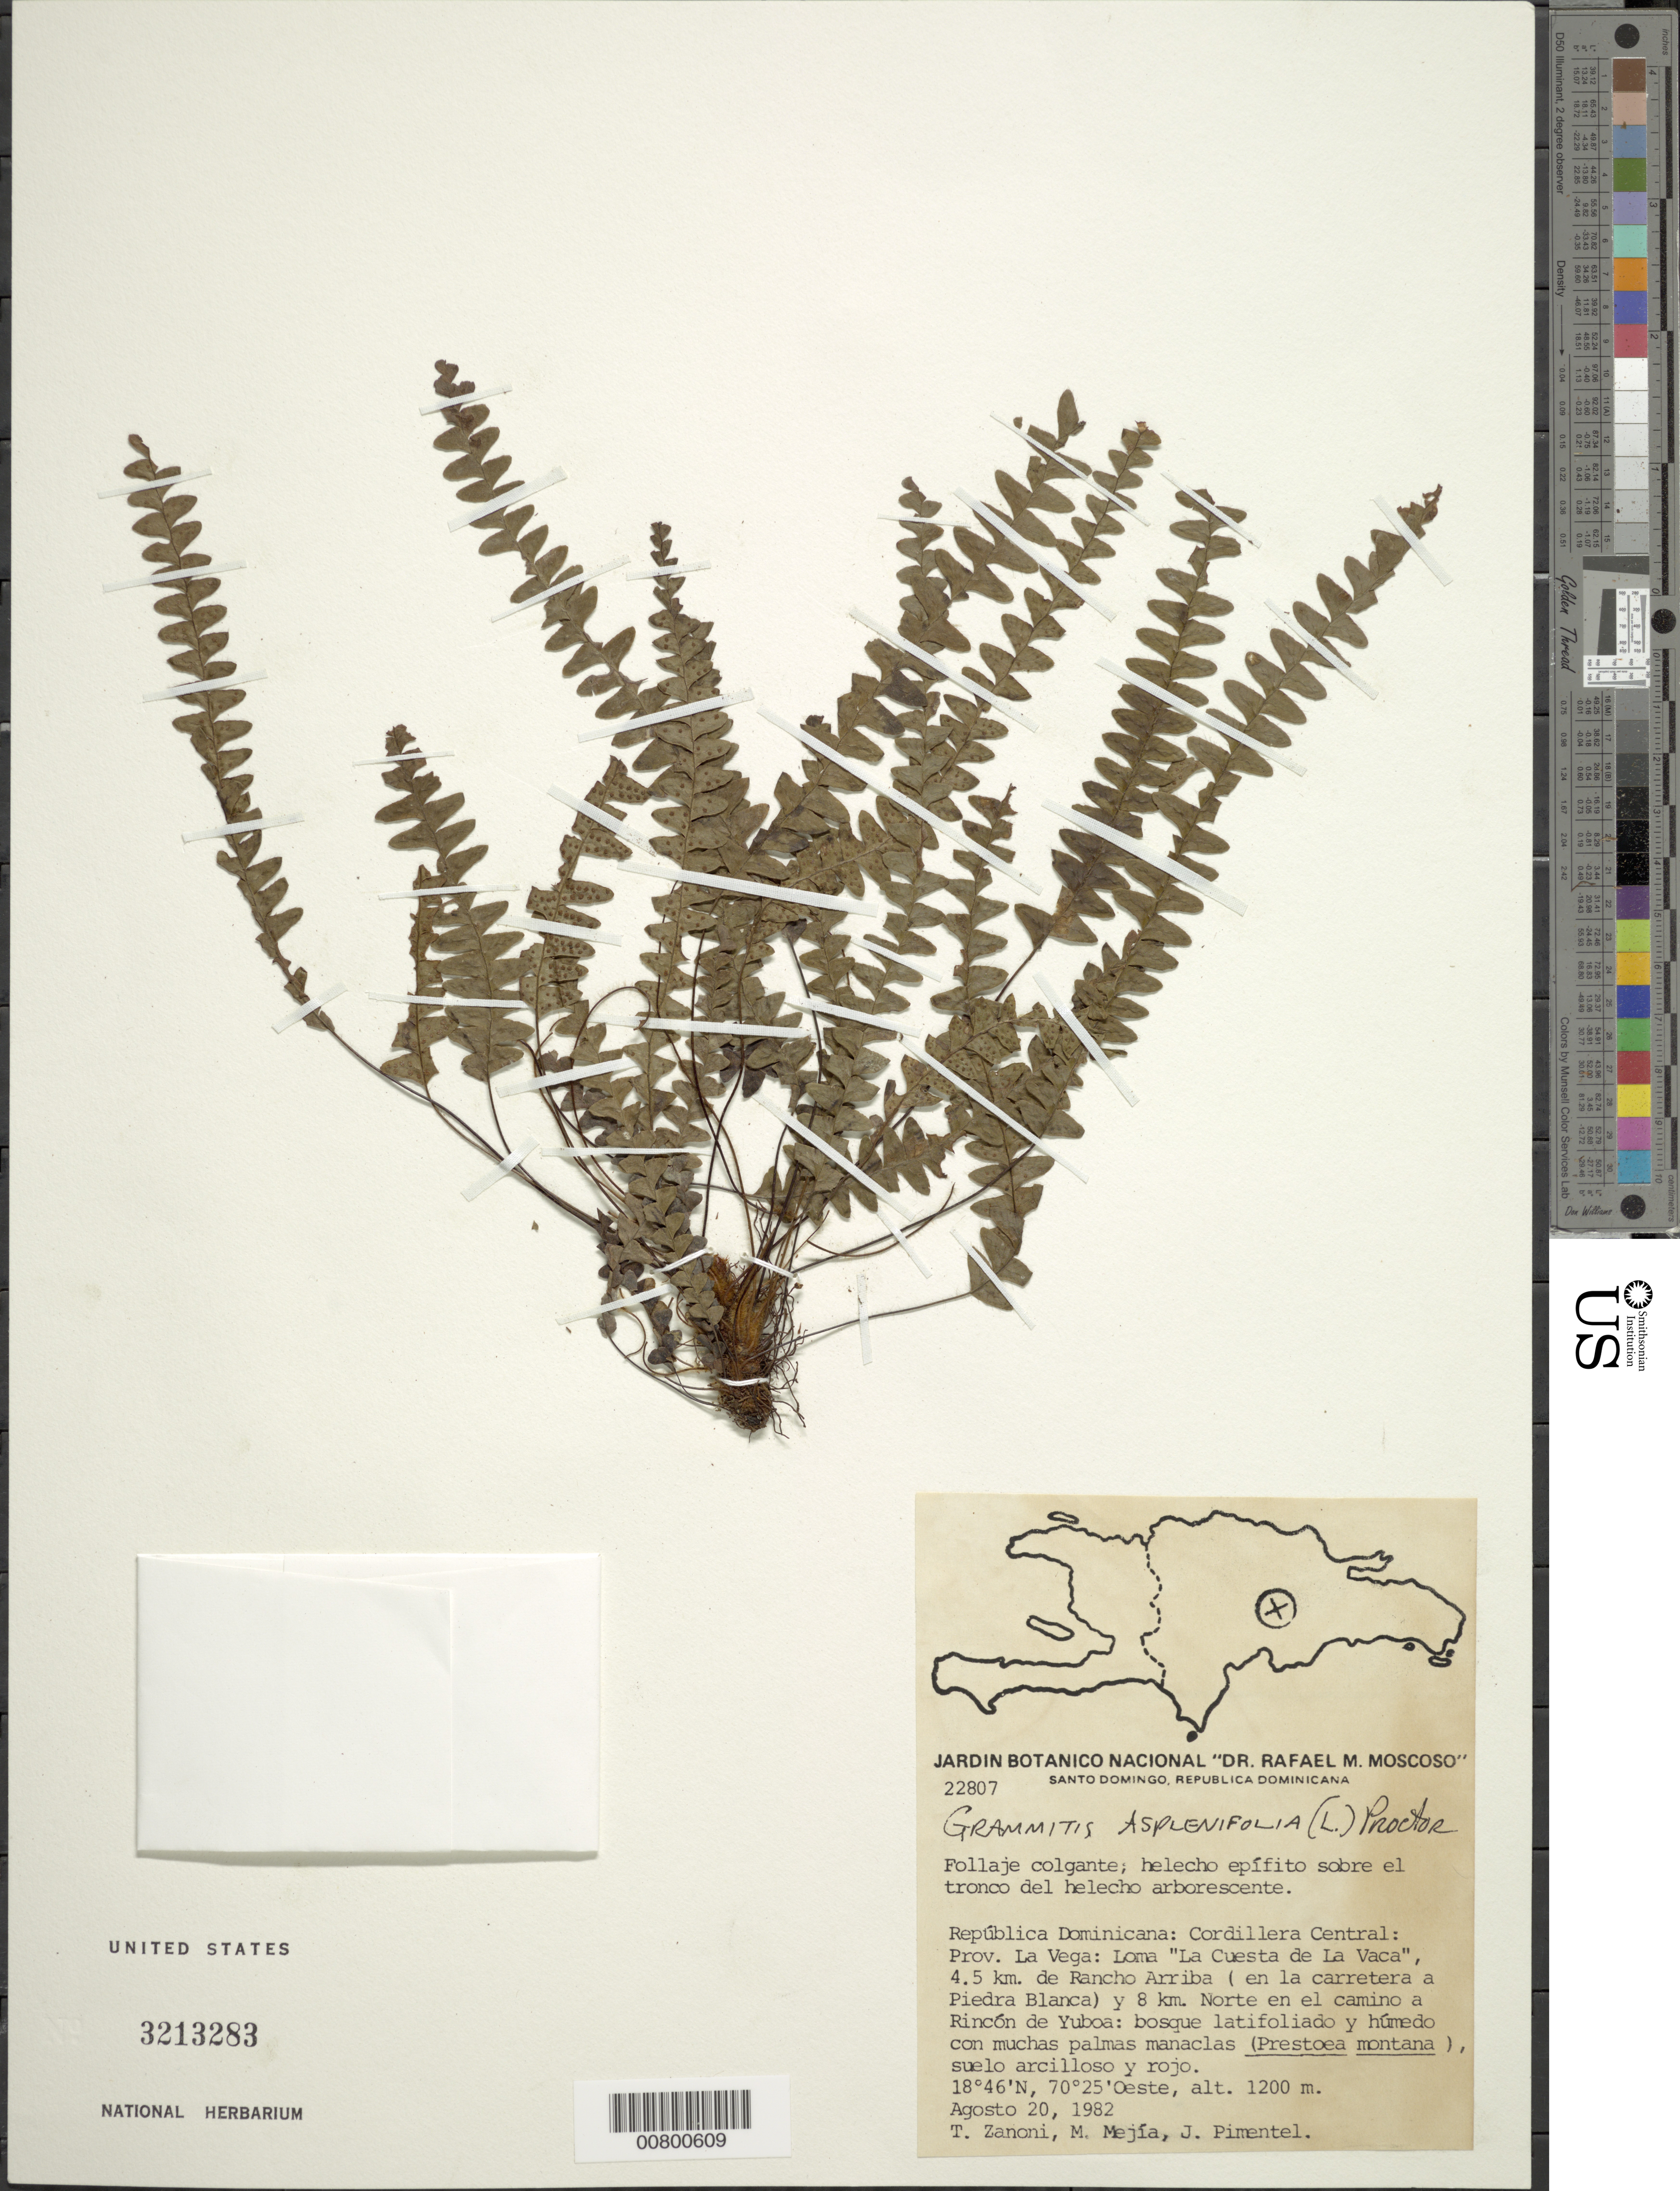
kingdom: Plantae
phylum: Tracheophyta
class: Polypodiopsida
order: Polypodiales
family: Polypodiaceae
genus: Terpsichore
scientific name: Terpsichore asplenifolia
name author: (L.) A.R. Sm.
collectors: T. A. Zanoni, M. Mejia & J. Pimentel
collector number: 22807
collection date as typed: Mar 1982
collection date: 1982-03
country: Dominican Republic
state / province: La Vega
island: Hispaniola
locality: Cordillera Central, Loma "La cuesta de La Vaca", 4.5 km de Rancho Arriba en carretera a Piedra Blanca, 8 km N en camino a Rrincón de Yuboa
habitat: Bosque latifoliado y humedo con muchas palmas manaclas Prestoea montant, suelo arcilloso y rojo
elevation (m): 1200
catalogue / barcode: US 3213283